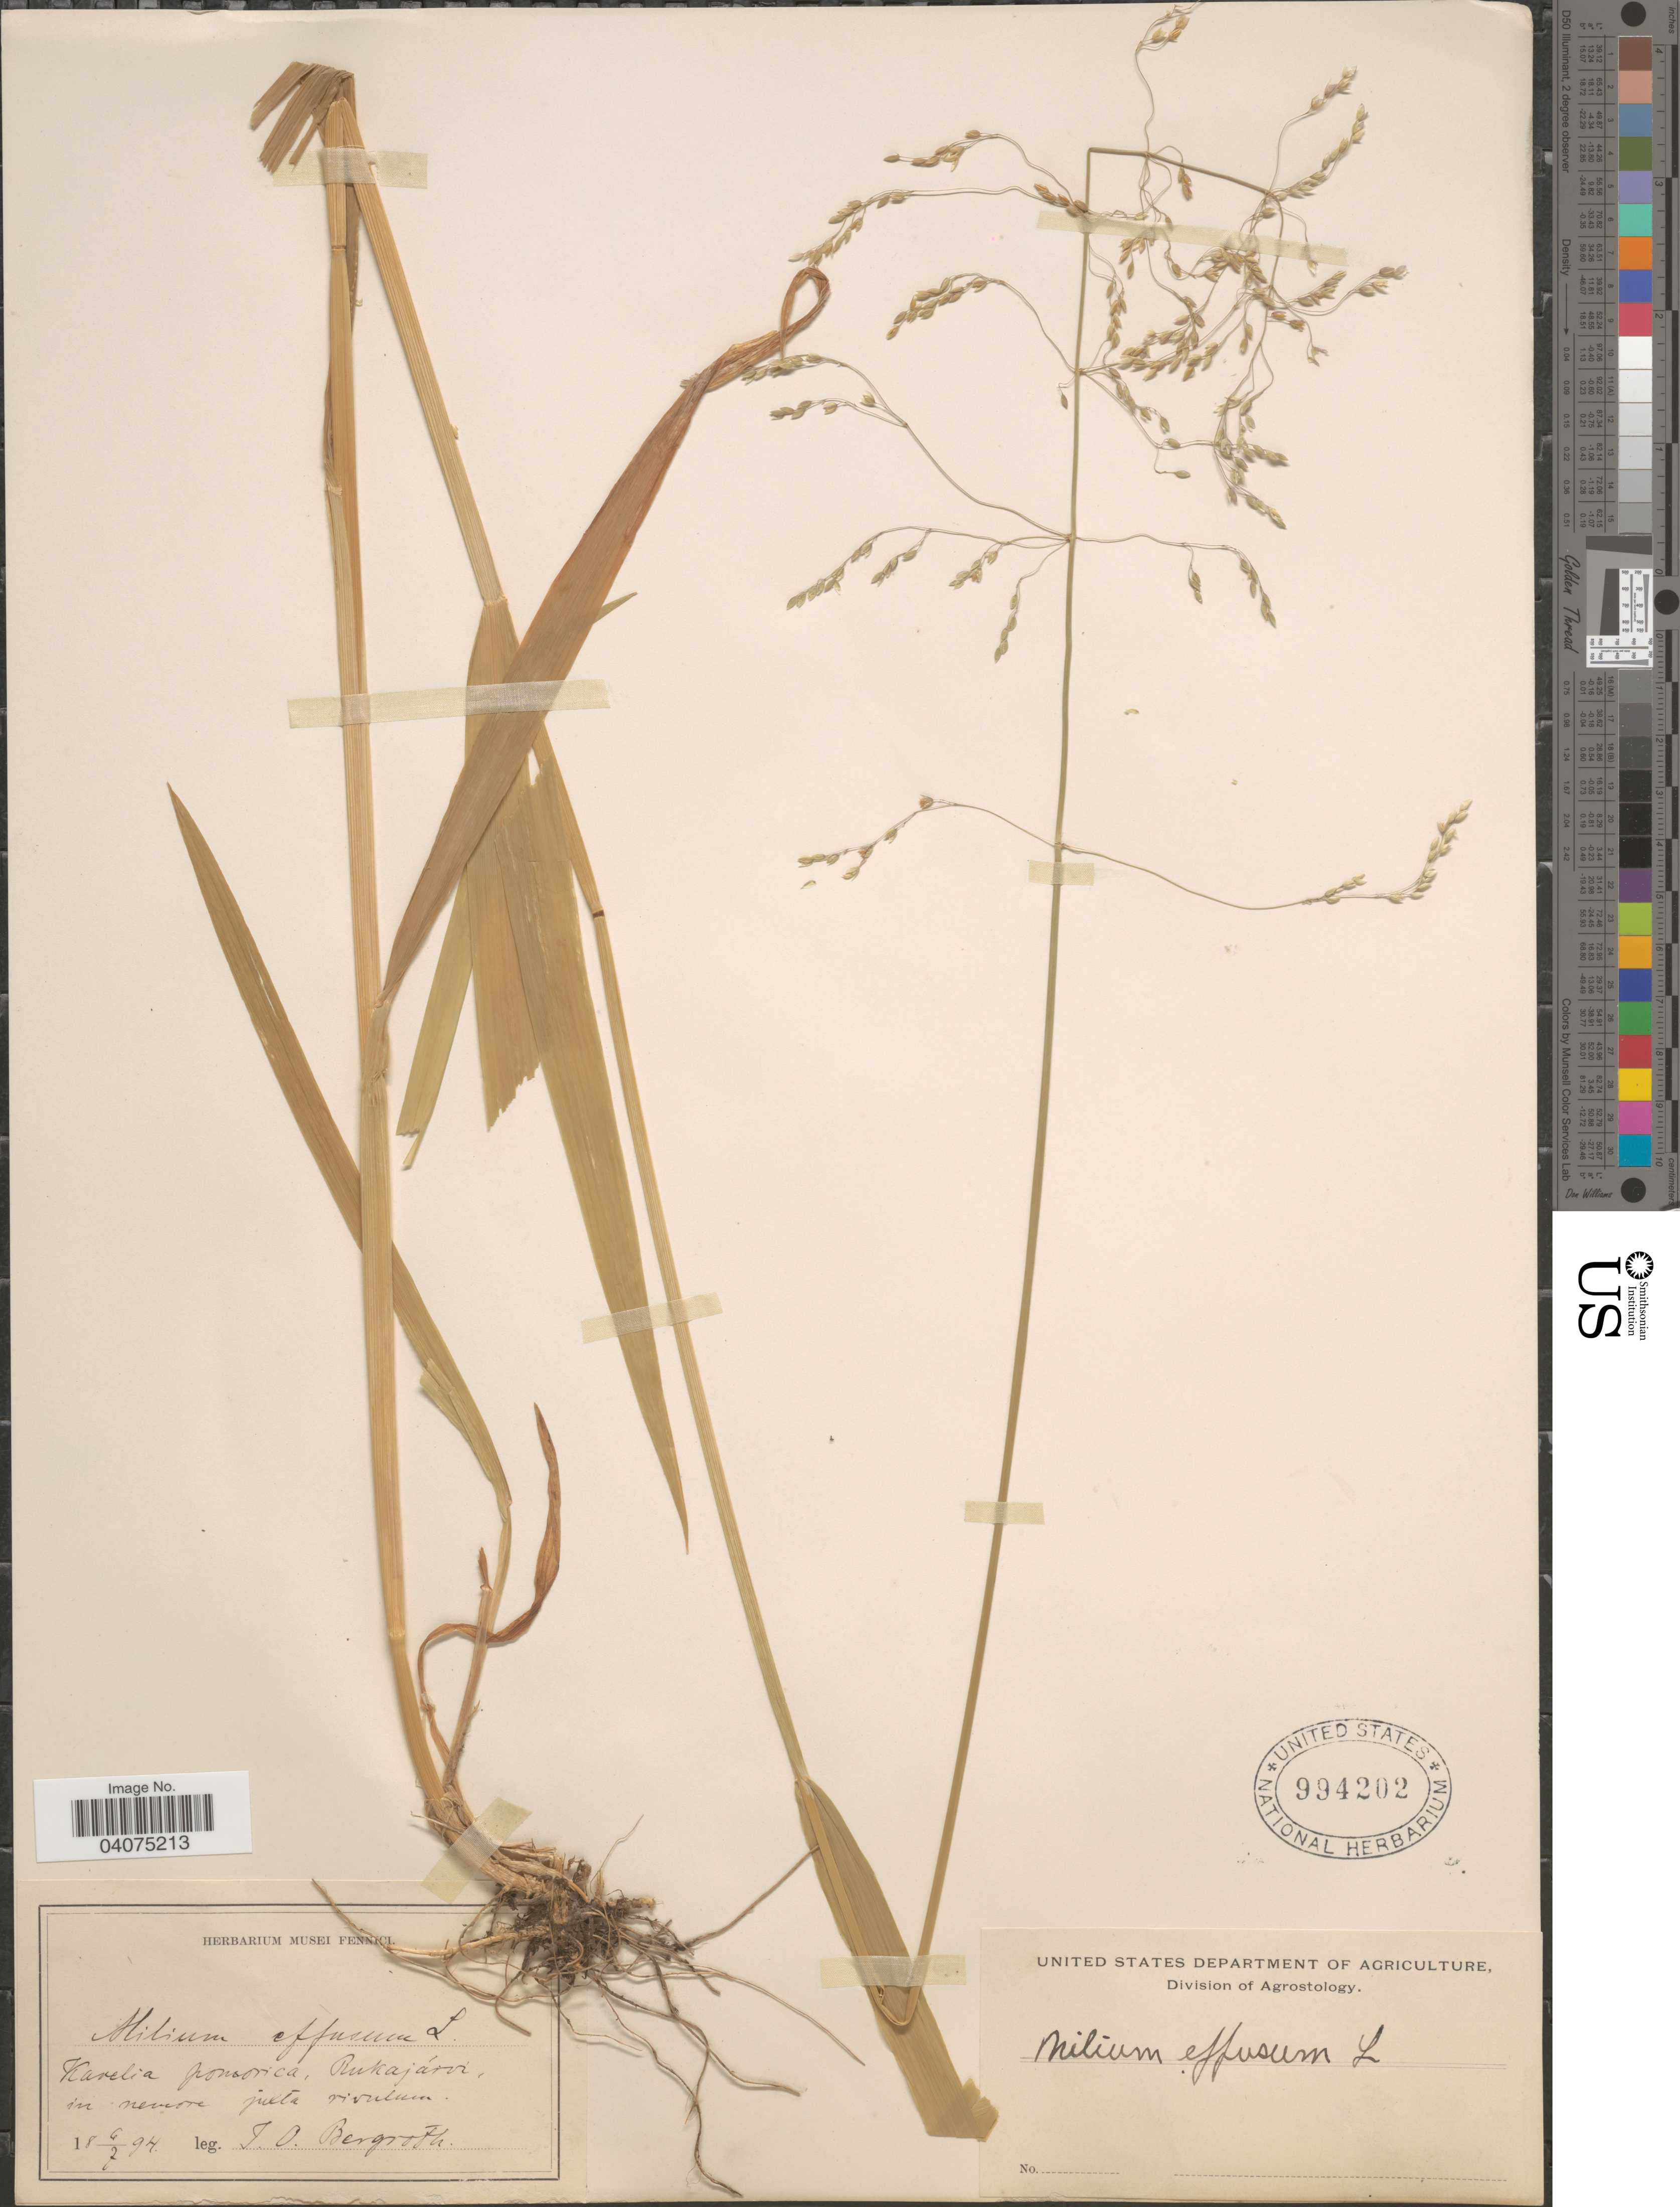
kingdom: Plantae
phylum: Tracheophyta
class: Liliopsida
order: Poales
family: Poaceae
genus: Milium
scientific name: Milium effusum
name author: L.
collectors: T. Bergroth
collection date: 1894-07-06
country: Finland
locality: Kavelia poncorica, Rukajárvi, in nemore juxta rivulum.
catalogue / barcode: US 994202